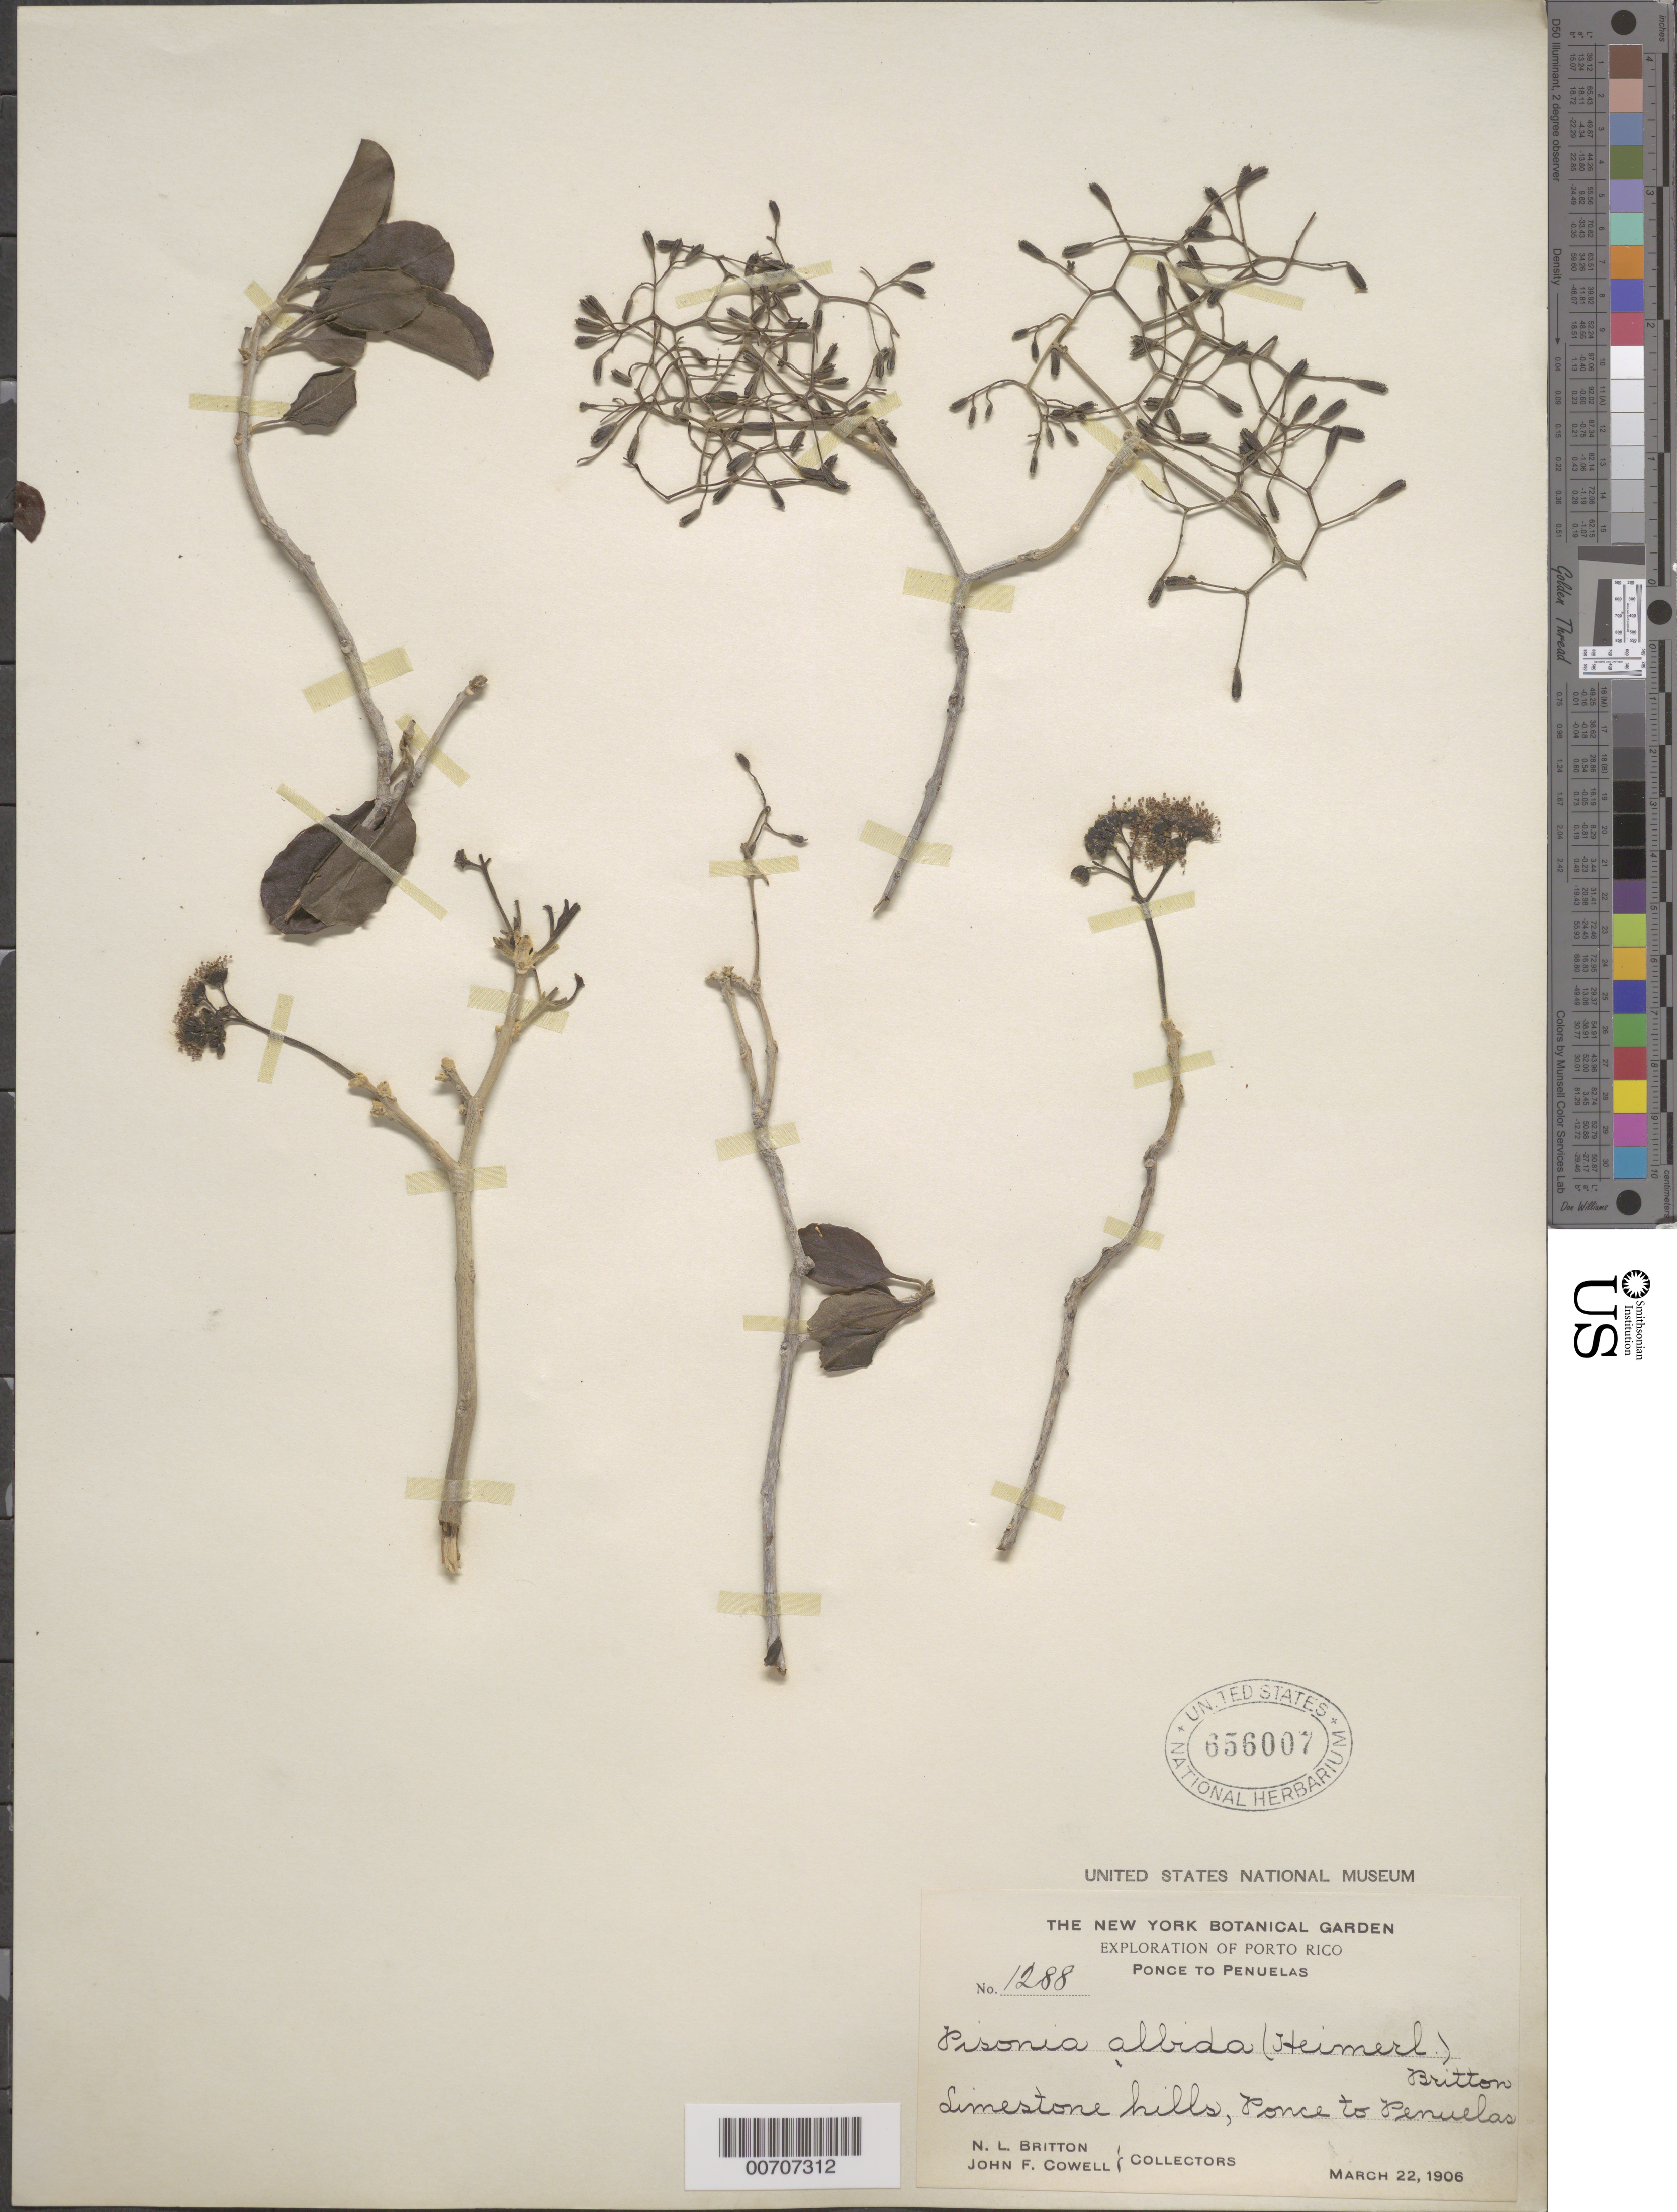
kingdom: Plantae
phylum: Tracheophyta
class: Magnoliopsida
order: Caryophyllales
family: Nyctaginaceae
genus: Pisonia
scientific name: Pisonia albida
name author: (Heimerl) Britton ex Standl.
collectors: N. Britton & J. F. Cowell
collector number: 1288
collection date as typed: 22 Mar 1906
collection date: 1906-03-22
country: Puerto Rico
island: Greater Antilles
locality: Ponce to Penuelas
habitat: Limestone hills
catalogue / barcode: US 656007